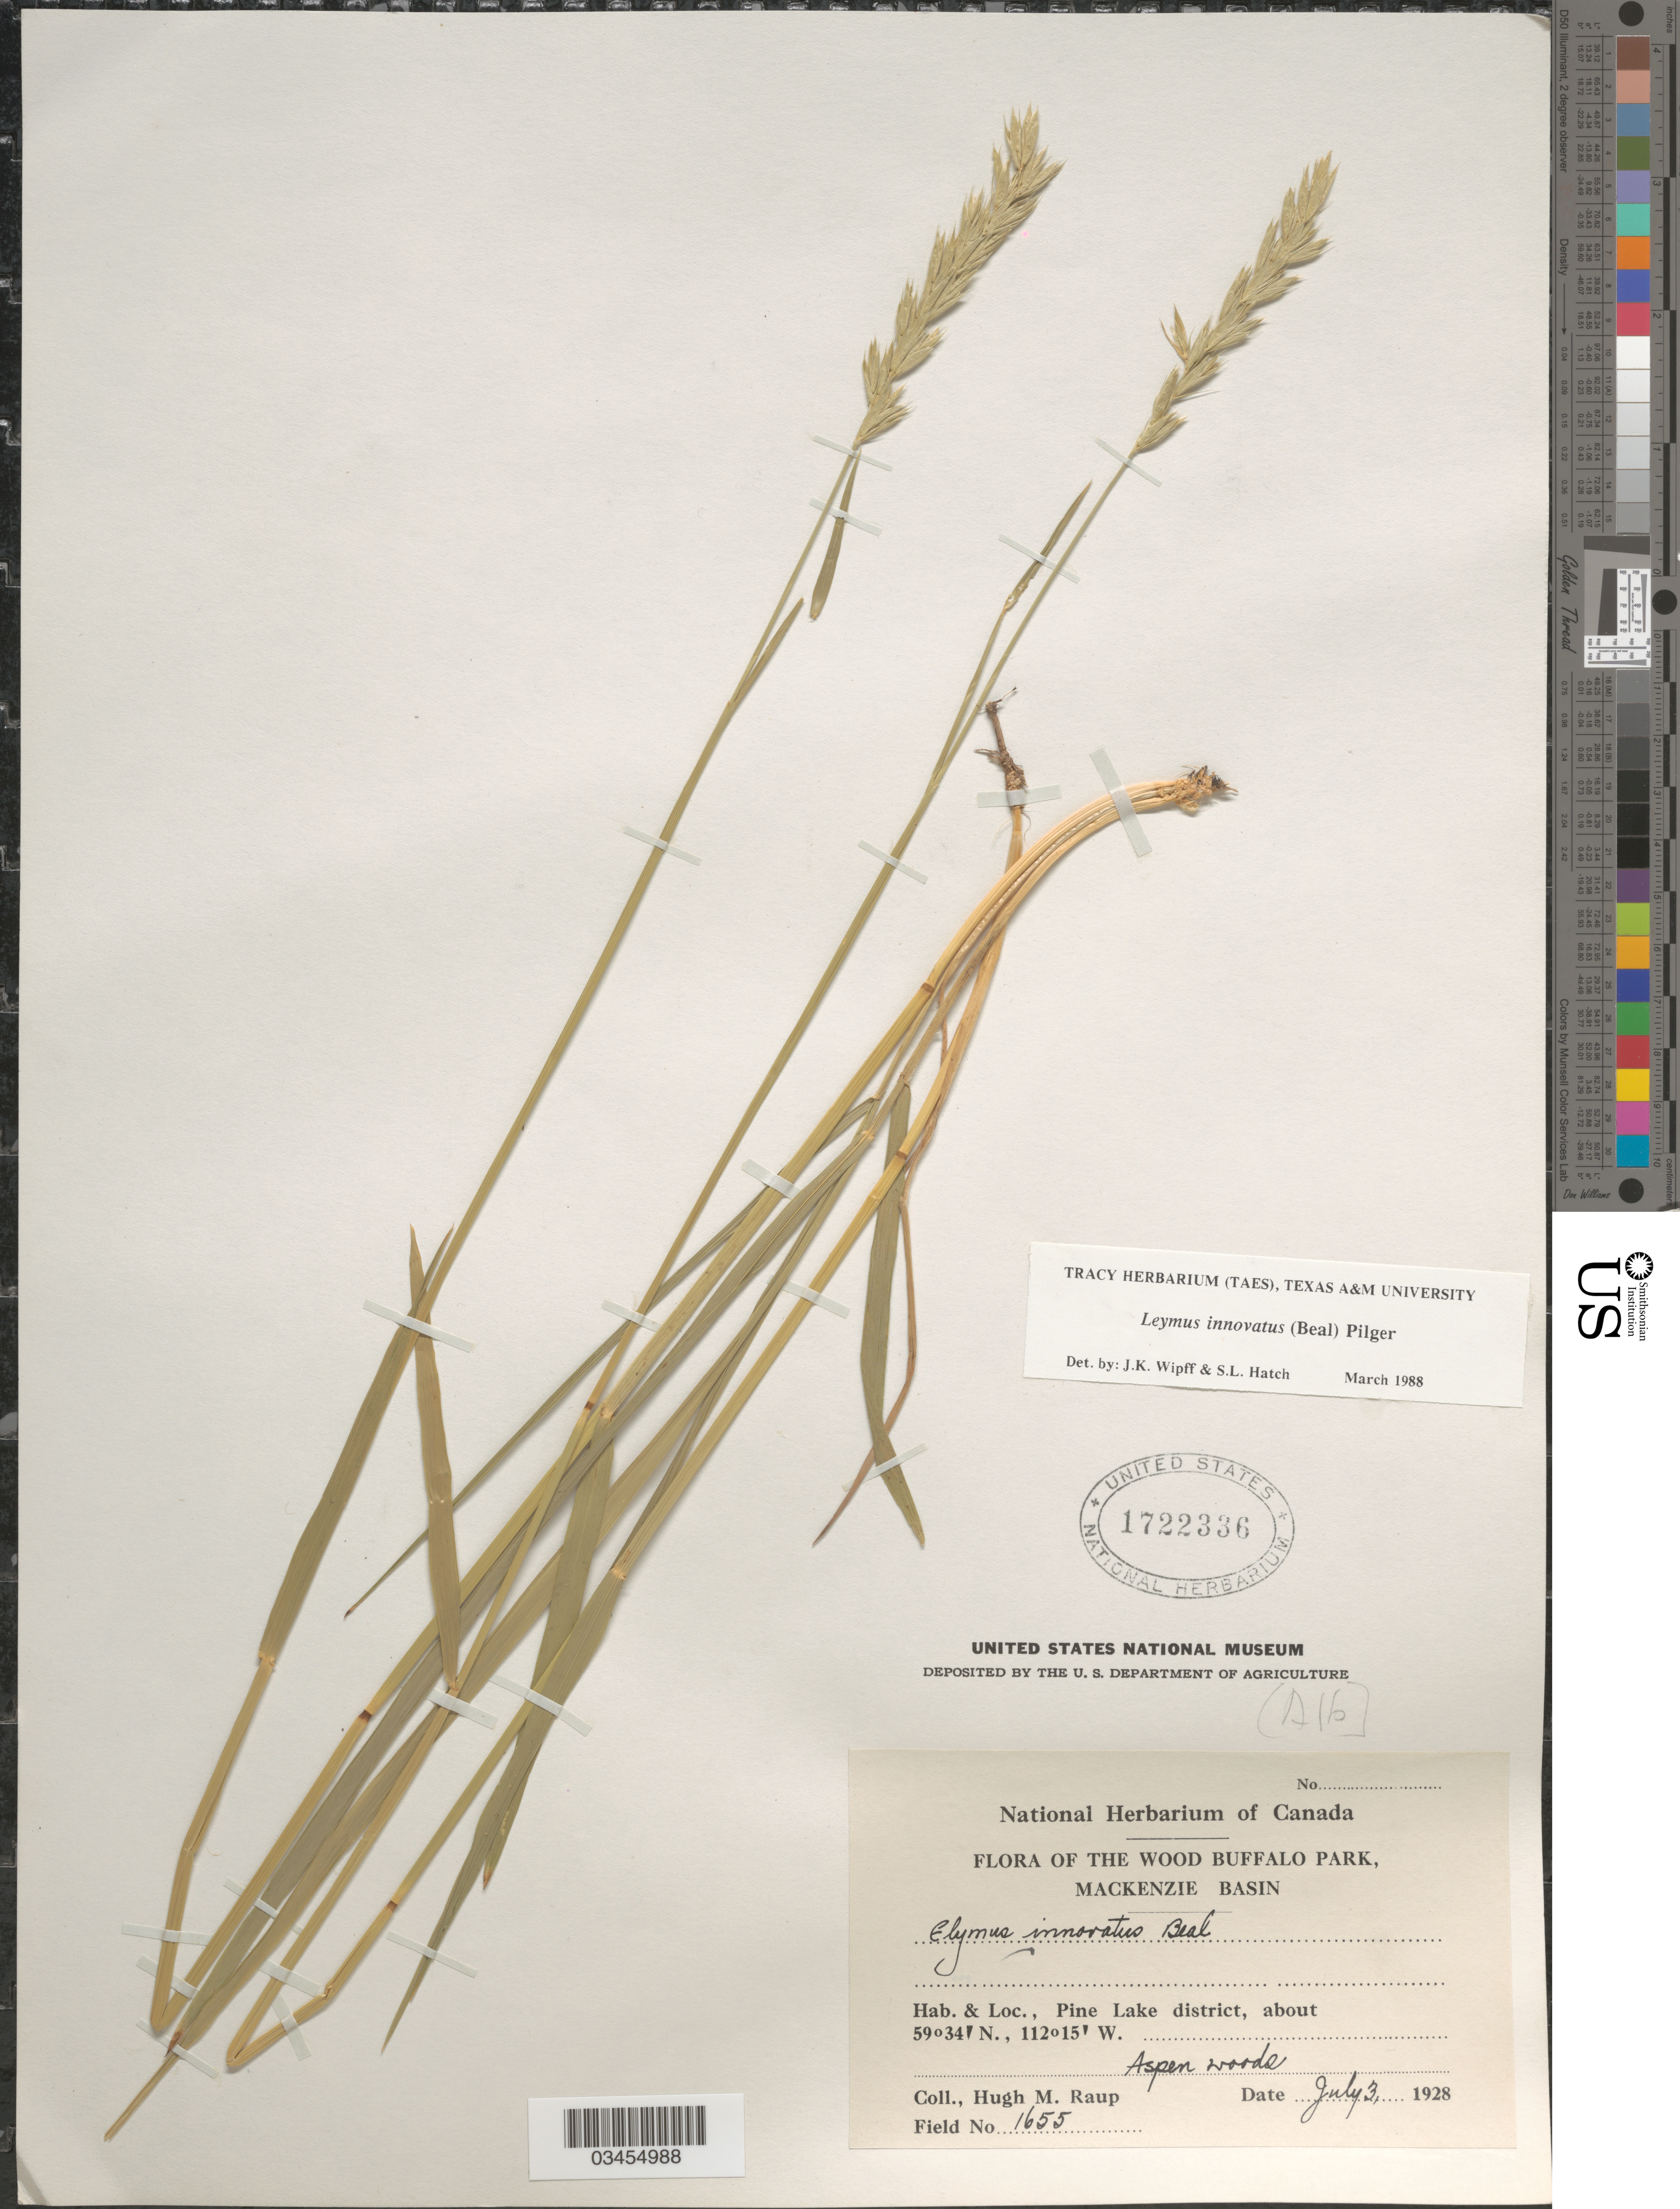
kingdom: Plantae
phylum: Tracheophyta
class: Liliopsida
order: Poales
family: Poaceae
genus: Leymus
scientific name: Leymus innovatus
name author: (W.J. Beal) Pilg.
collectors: H. Raup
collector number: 1655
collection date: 1928-07-03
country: Canada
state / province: Alberta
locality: Wood Buffalo Park, Mackenzie Basin. Pine Lake district, Aspen woods.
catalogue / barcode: US 1722336